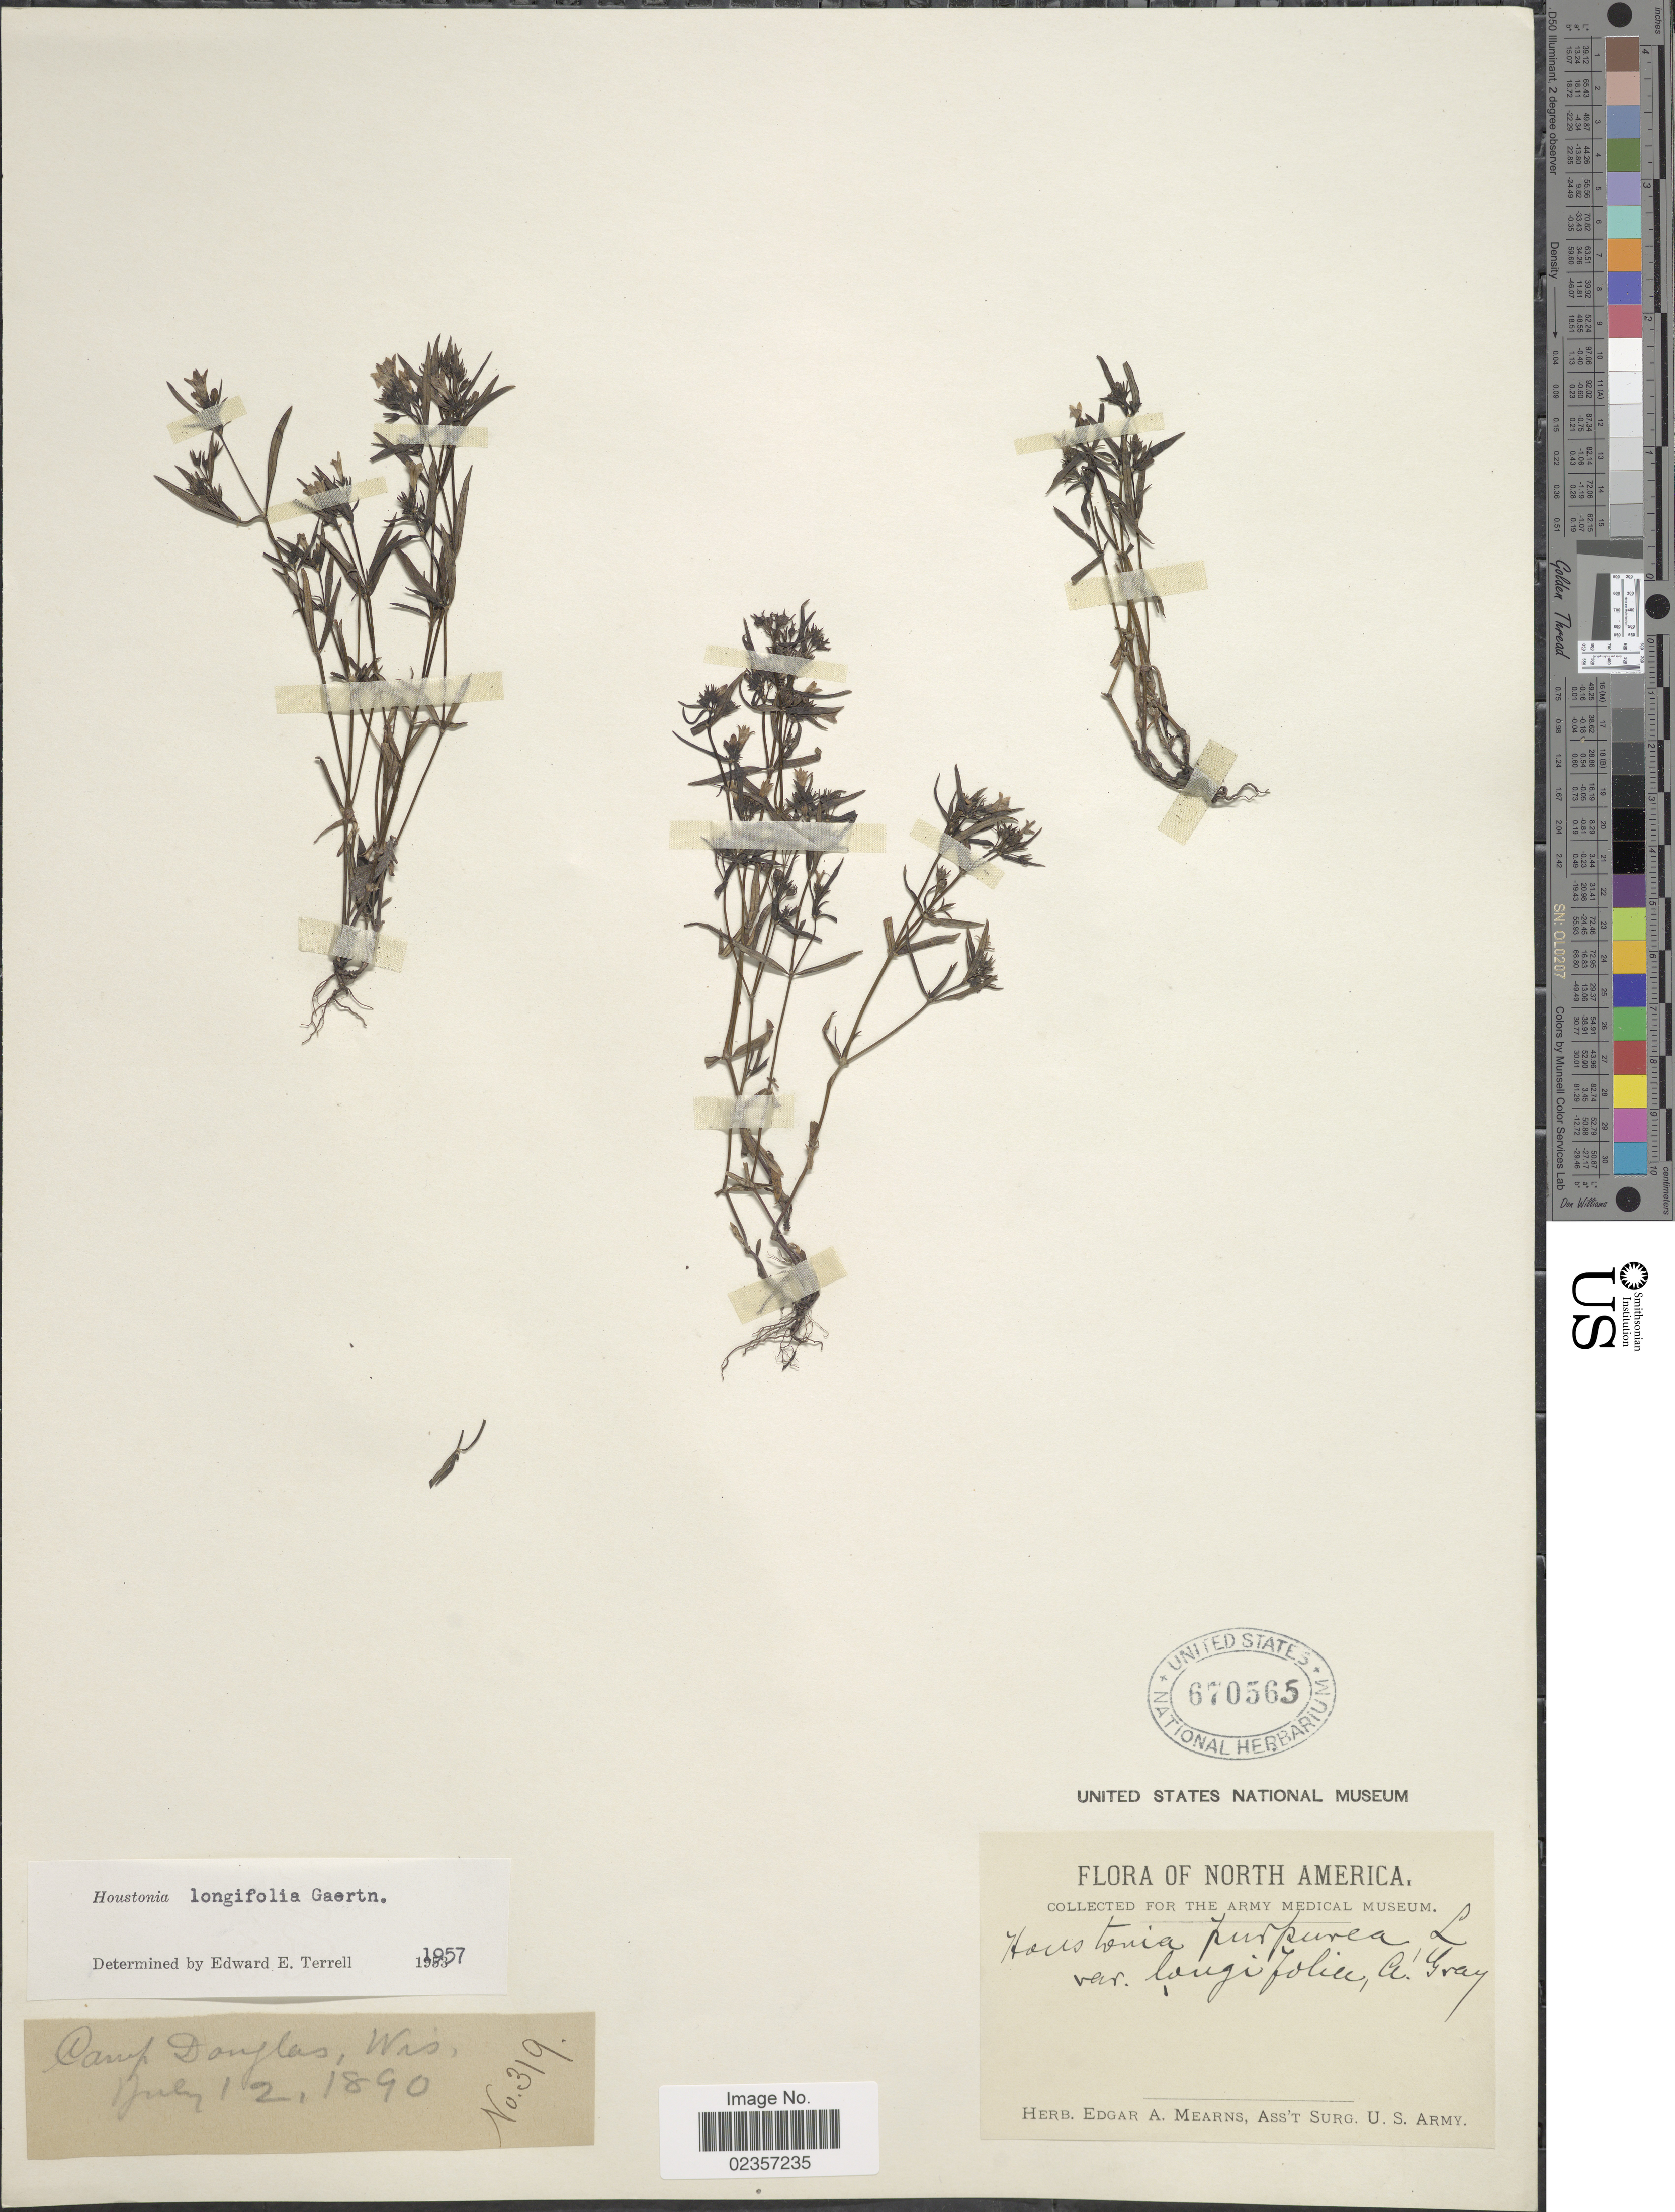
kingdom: Plantae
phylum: Tracheophyta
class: Magnoliopsida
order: Gentianales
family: Rubiaceae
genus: Houstonia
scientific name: Houstonia longifolia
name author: Gaertn.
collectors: ex herb. Edgar A. Mearns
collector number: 319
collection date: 1890-07-12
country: United States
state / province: Wisconsin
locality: Camp Douglas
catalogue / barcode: US 670565